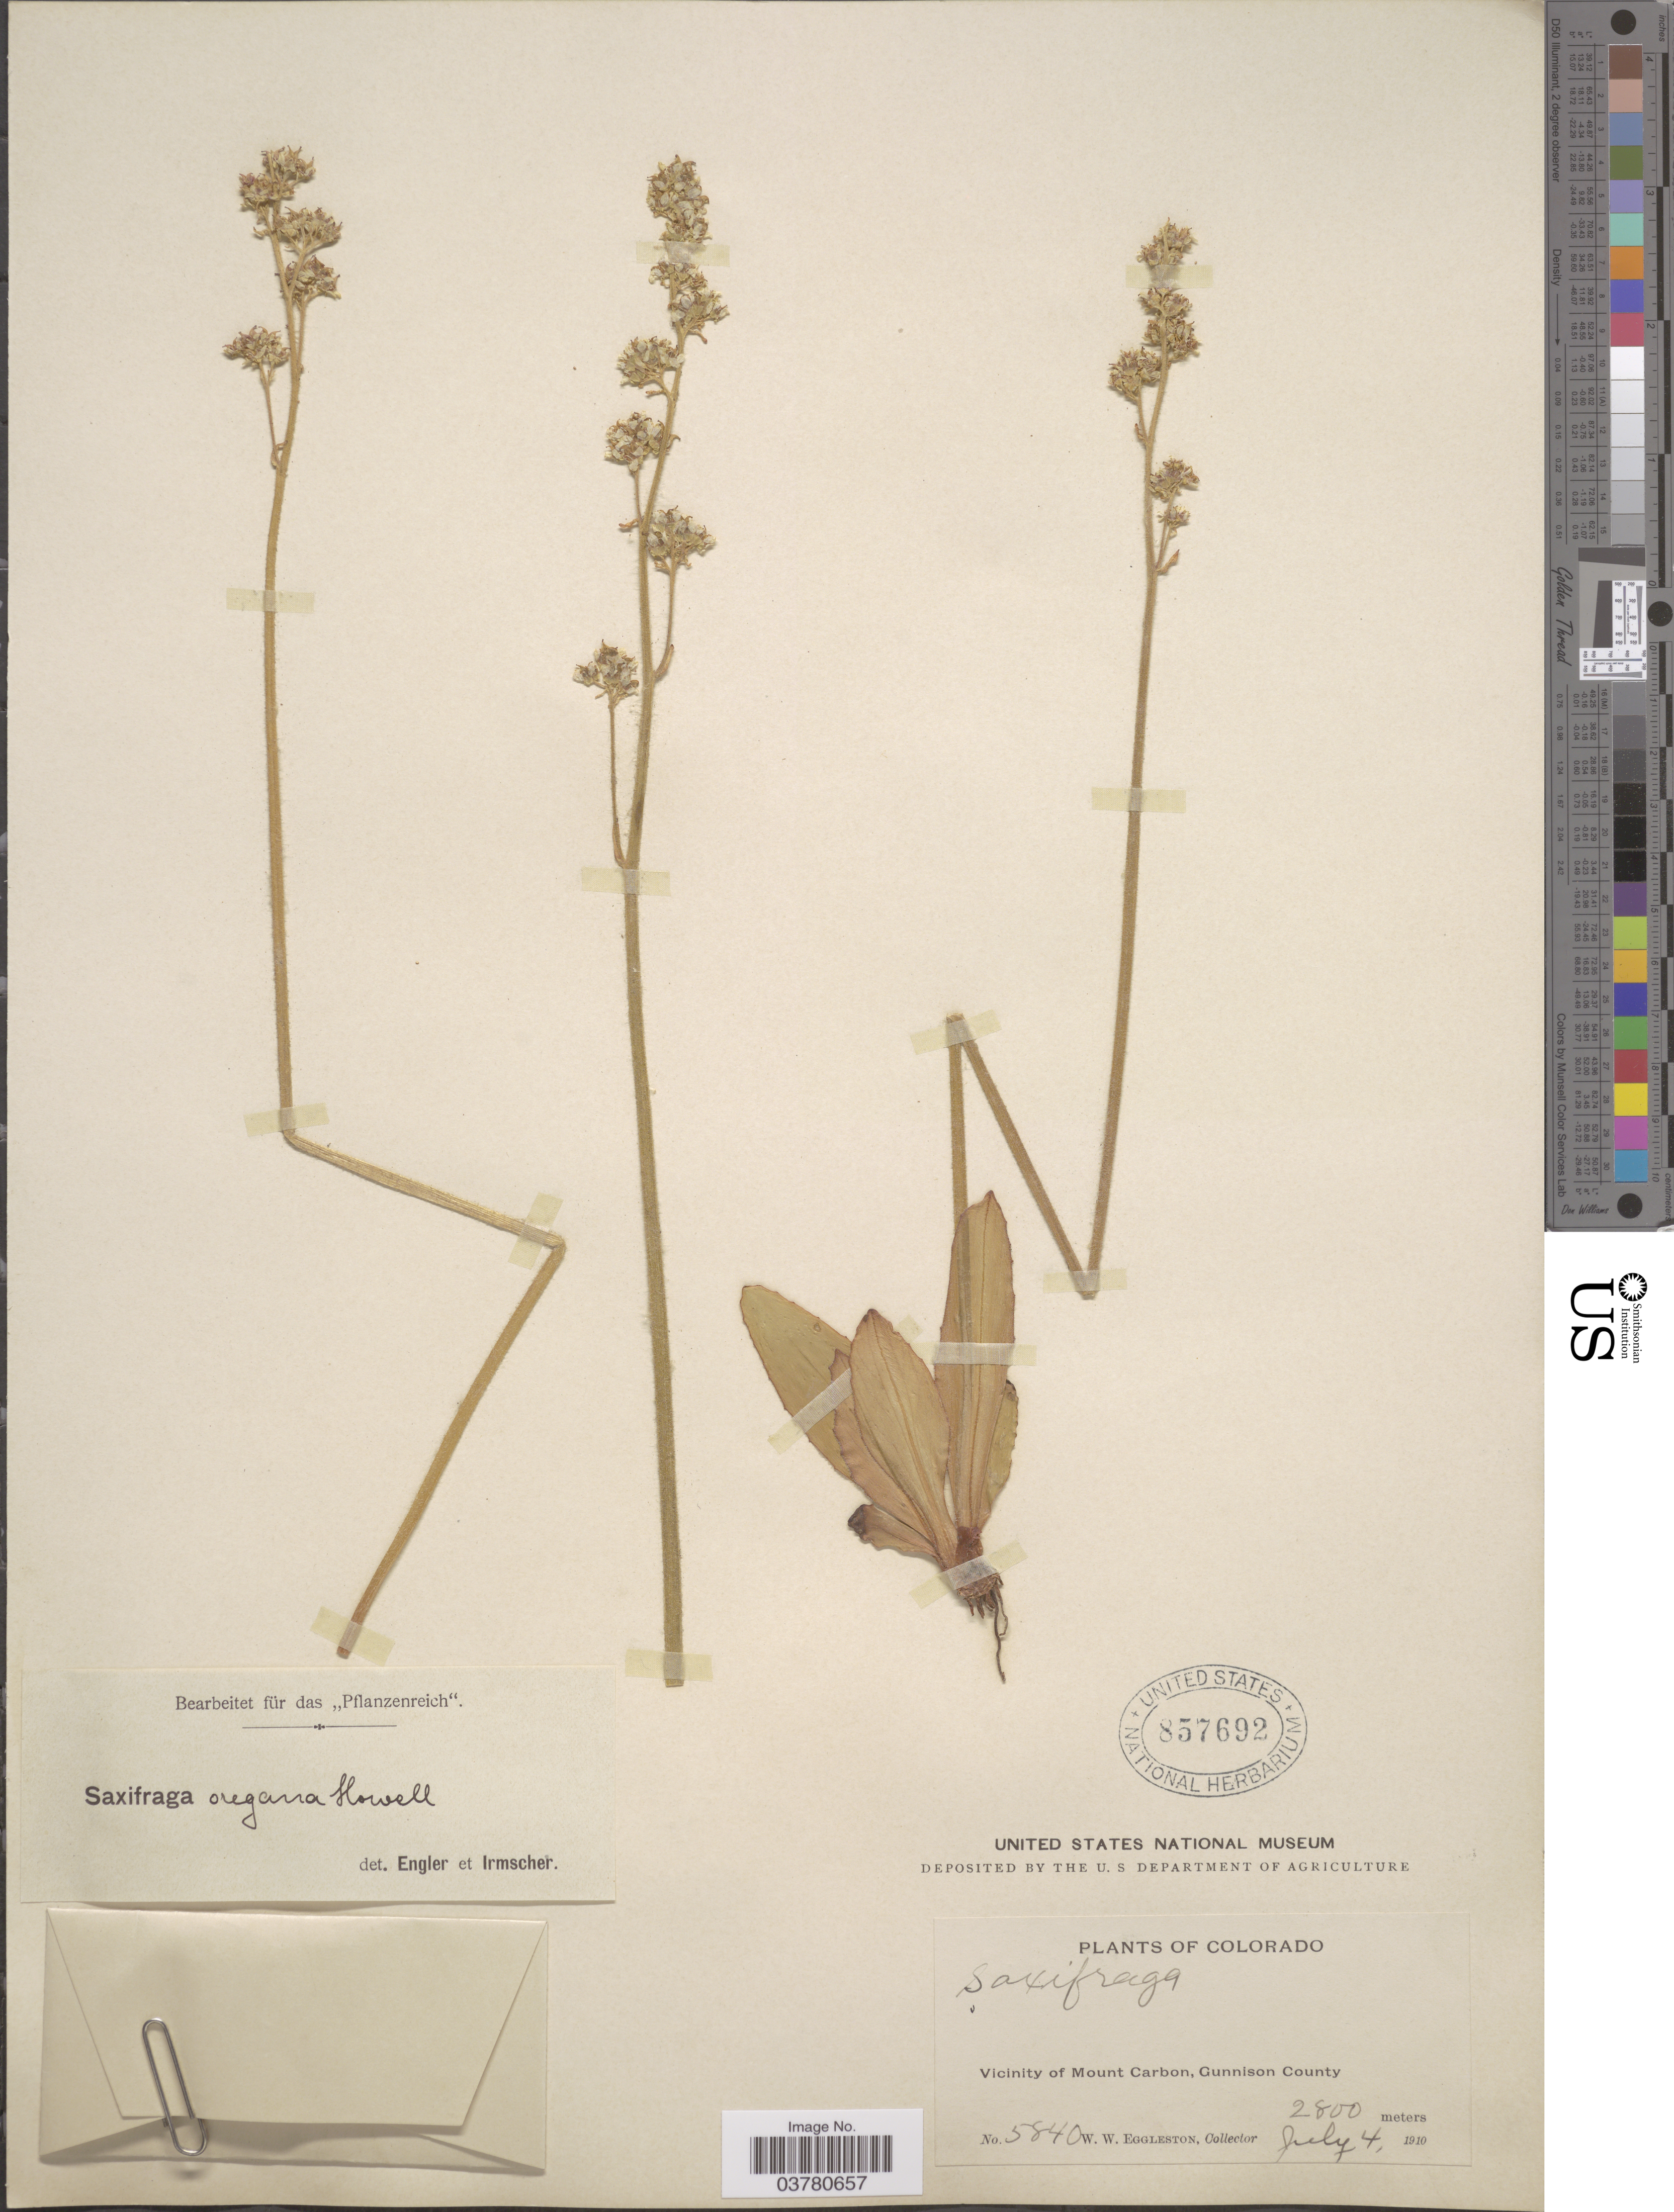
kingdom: Plantae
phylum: Tracheophyta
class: Magnoliopsida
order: Saxifragales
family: Saxifragaceae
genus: Micranthes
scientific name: Micranthes oregana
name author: (Howell) Small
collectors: W. W. Eggleston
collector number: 5840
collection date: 1910-07-04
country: United States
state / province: Colorado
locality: Vicinity of Mount Carbon, Gunnison County.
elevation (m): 2800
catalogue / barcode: US 857692